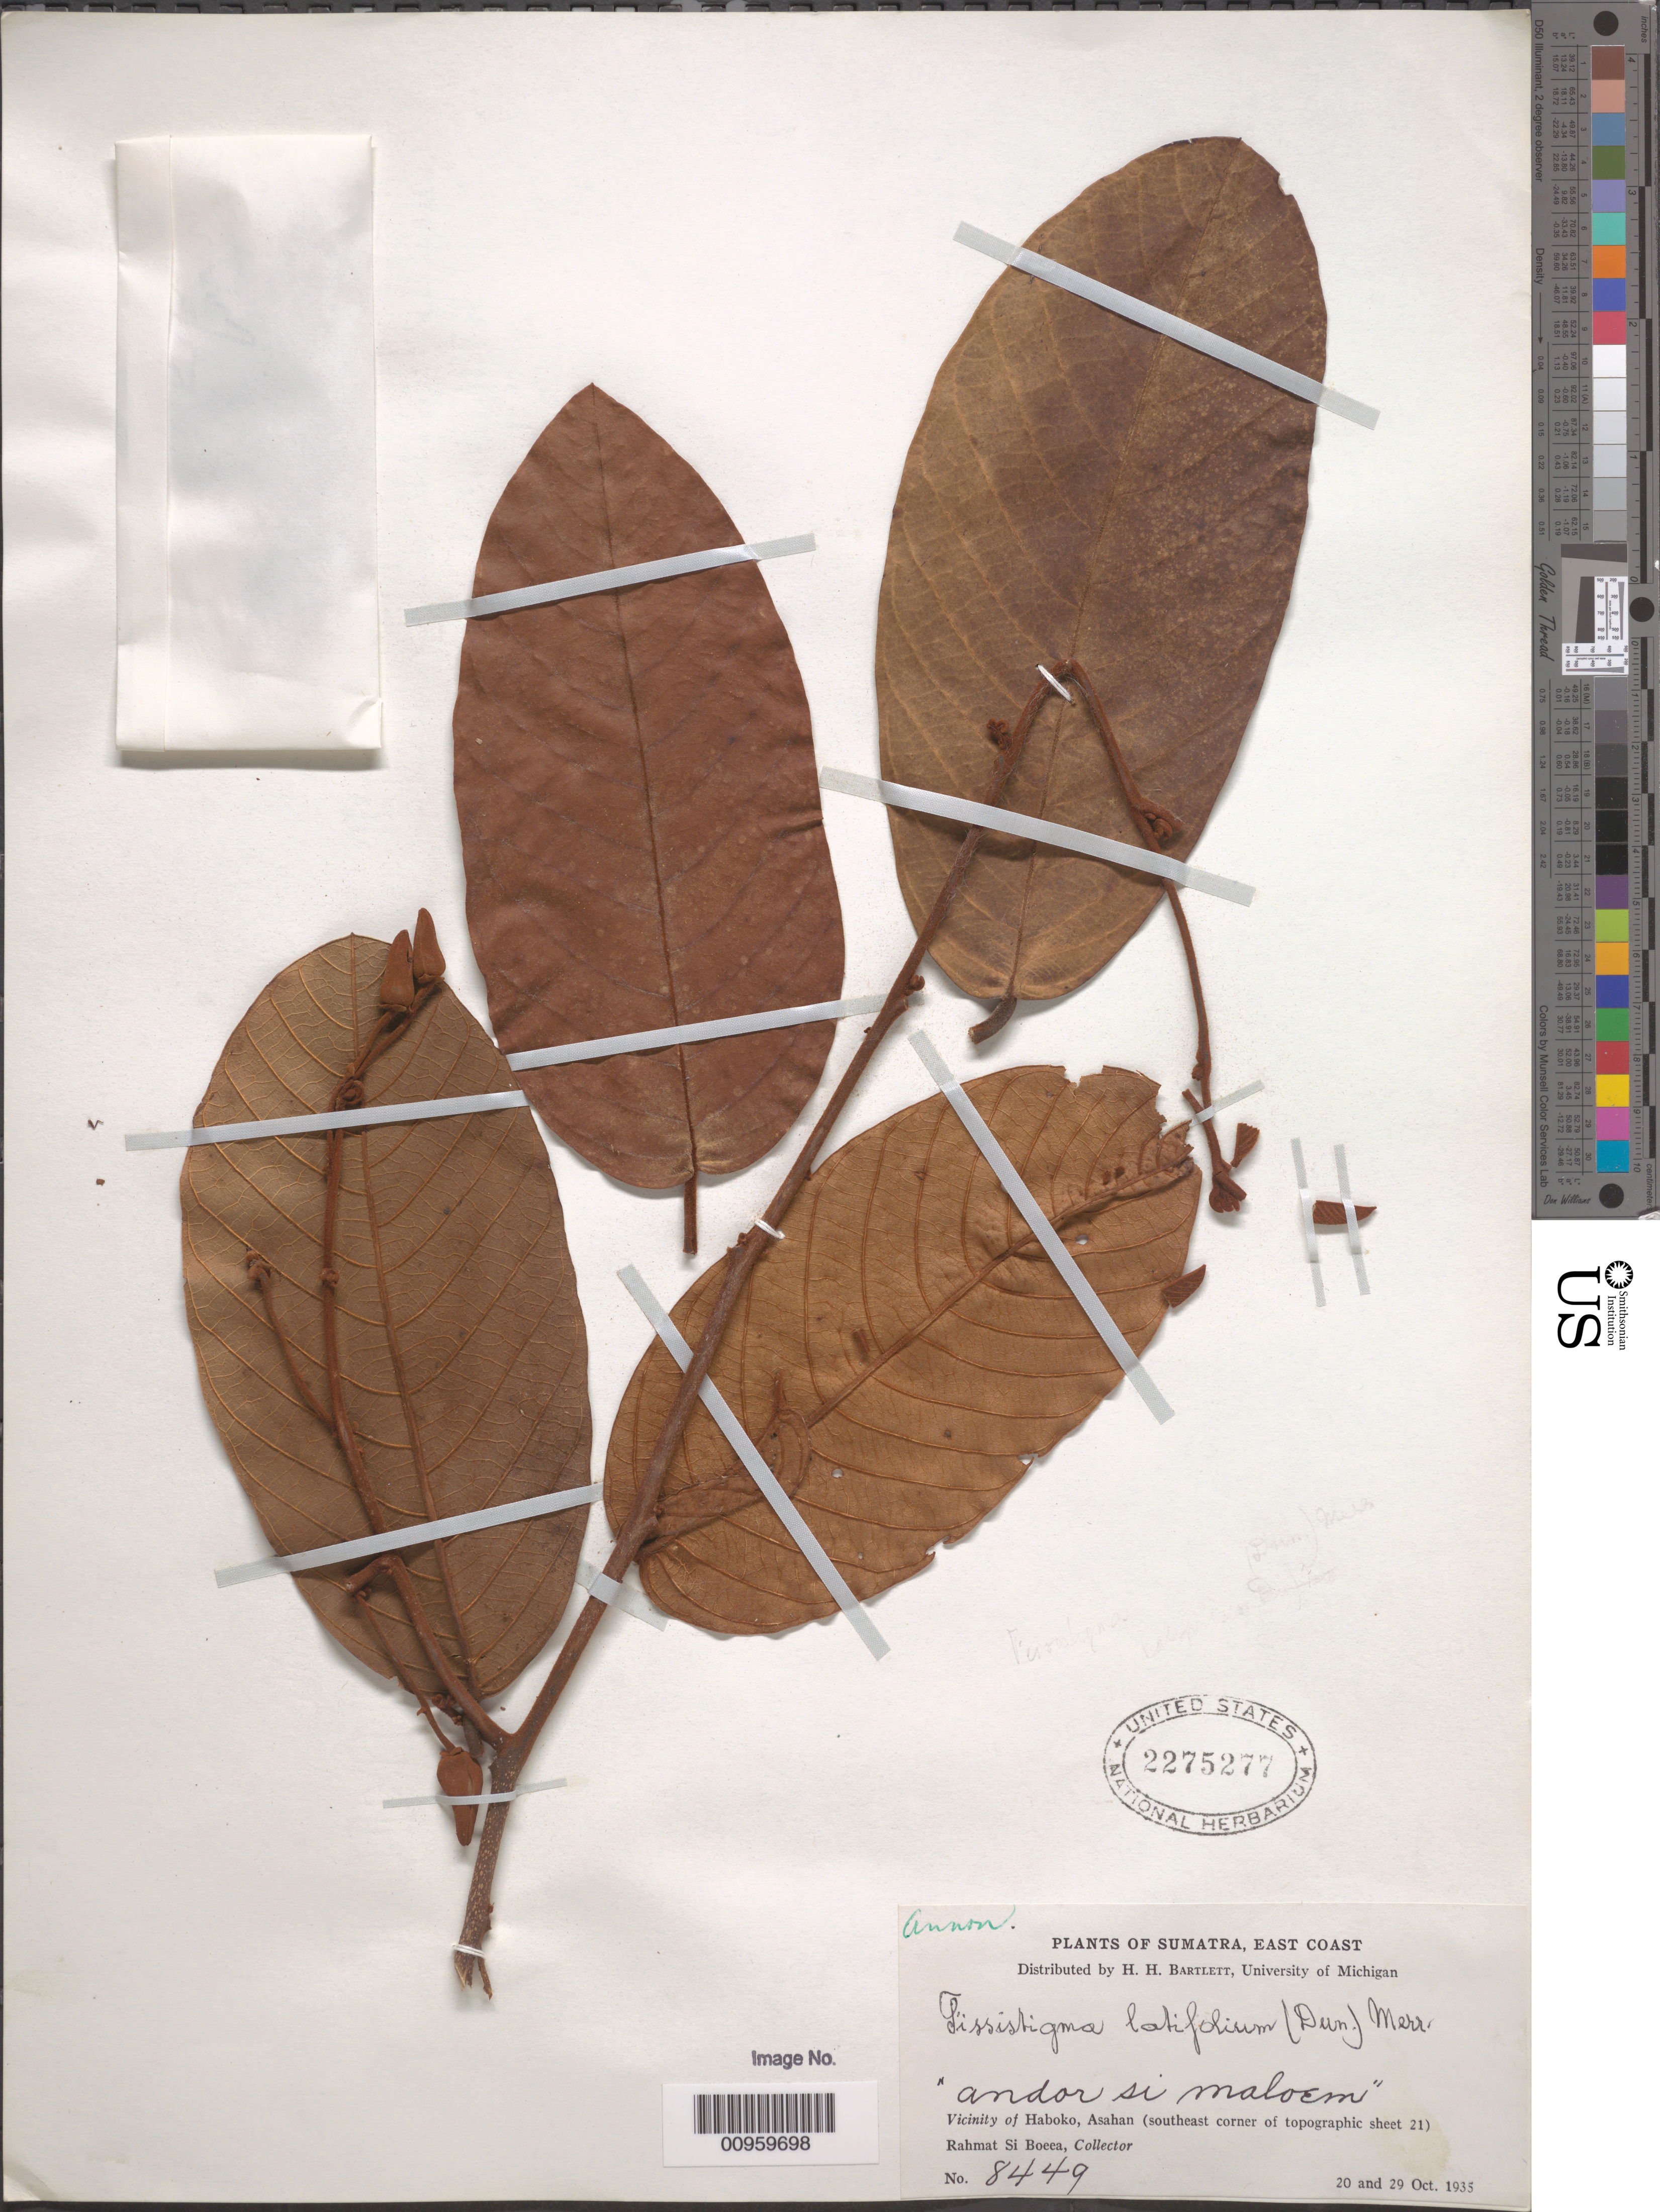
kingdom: Plantae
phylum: Tracheophyta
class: Magnoliopsida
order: Magnoliales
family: Annonaceae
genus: Fissistigma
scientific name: Fissistigma latifolium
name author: (Dunal) Merr.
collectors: Rahmat Si Boeea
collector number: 8449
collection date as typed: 20 Oct 1935 to 29 Oct 1935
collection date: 1935-10-20/1935-10-29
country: Indonesia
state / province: Sumatra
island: Sumatra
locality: Vicinity of Haboko, Asahan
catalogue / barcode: US 2275277